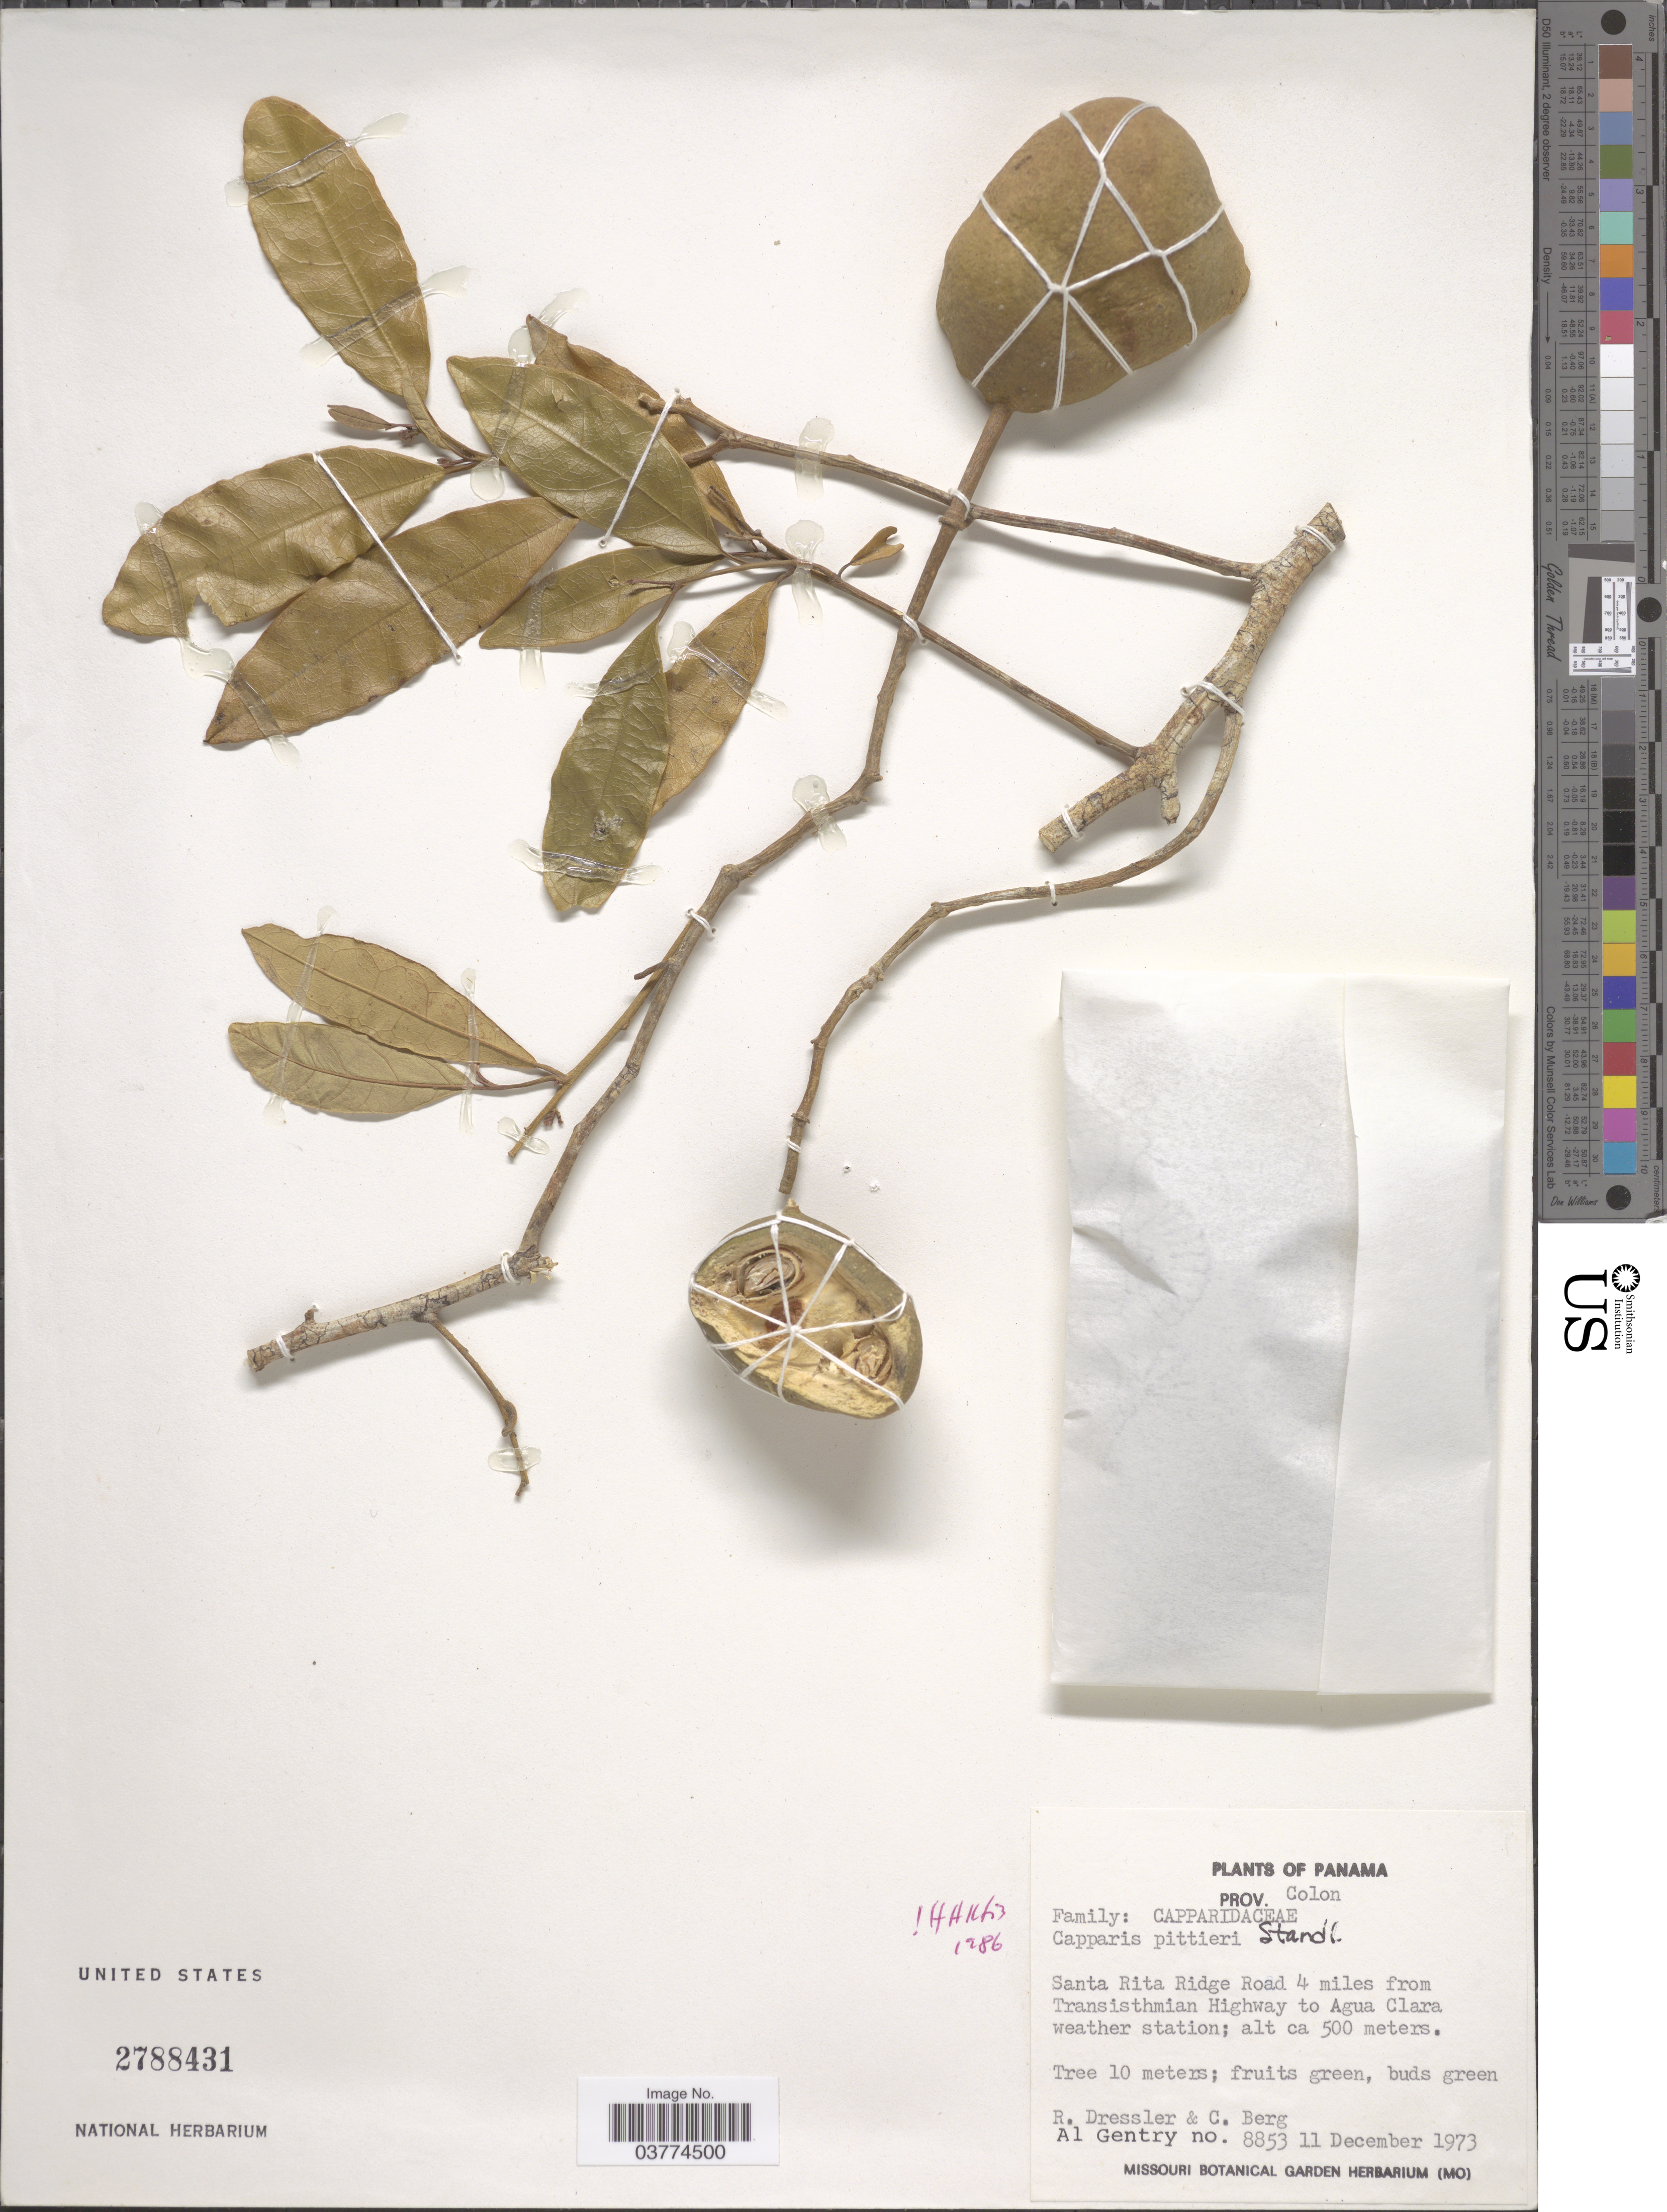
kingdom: Plantae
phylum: Tracheophyta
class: Magnoliopsida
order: Brassicales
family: Capparaceae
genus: Preslianthus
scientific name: Preslianthus pittieri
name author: (Standl.) Cornejo & Iltis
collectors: R. Dressler, C. Berg & A. H. Gentry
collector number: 8853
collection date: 1973-12-11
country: Panama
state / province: Colón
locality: Santa Rita Ridge Road 4 miles from Transisthmian Highway to Agua Clara weather station.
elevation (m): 500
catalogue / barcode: US 2788431